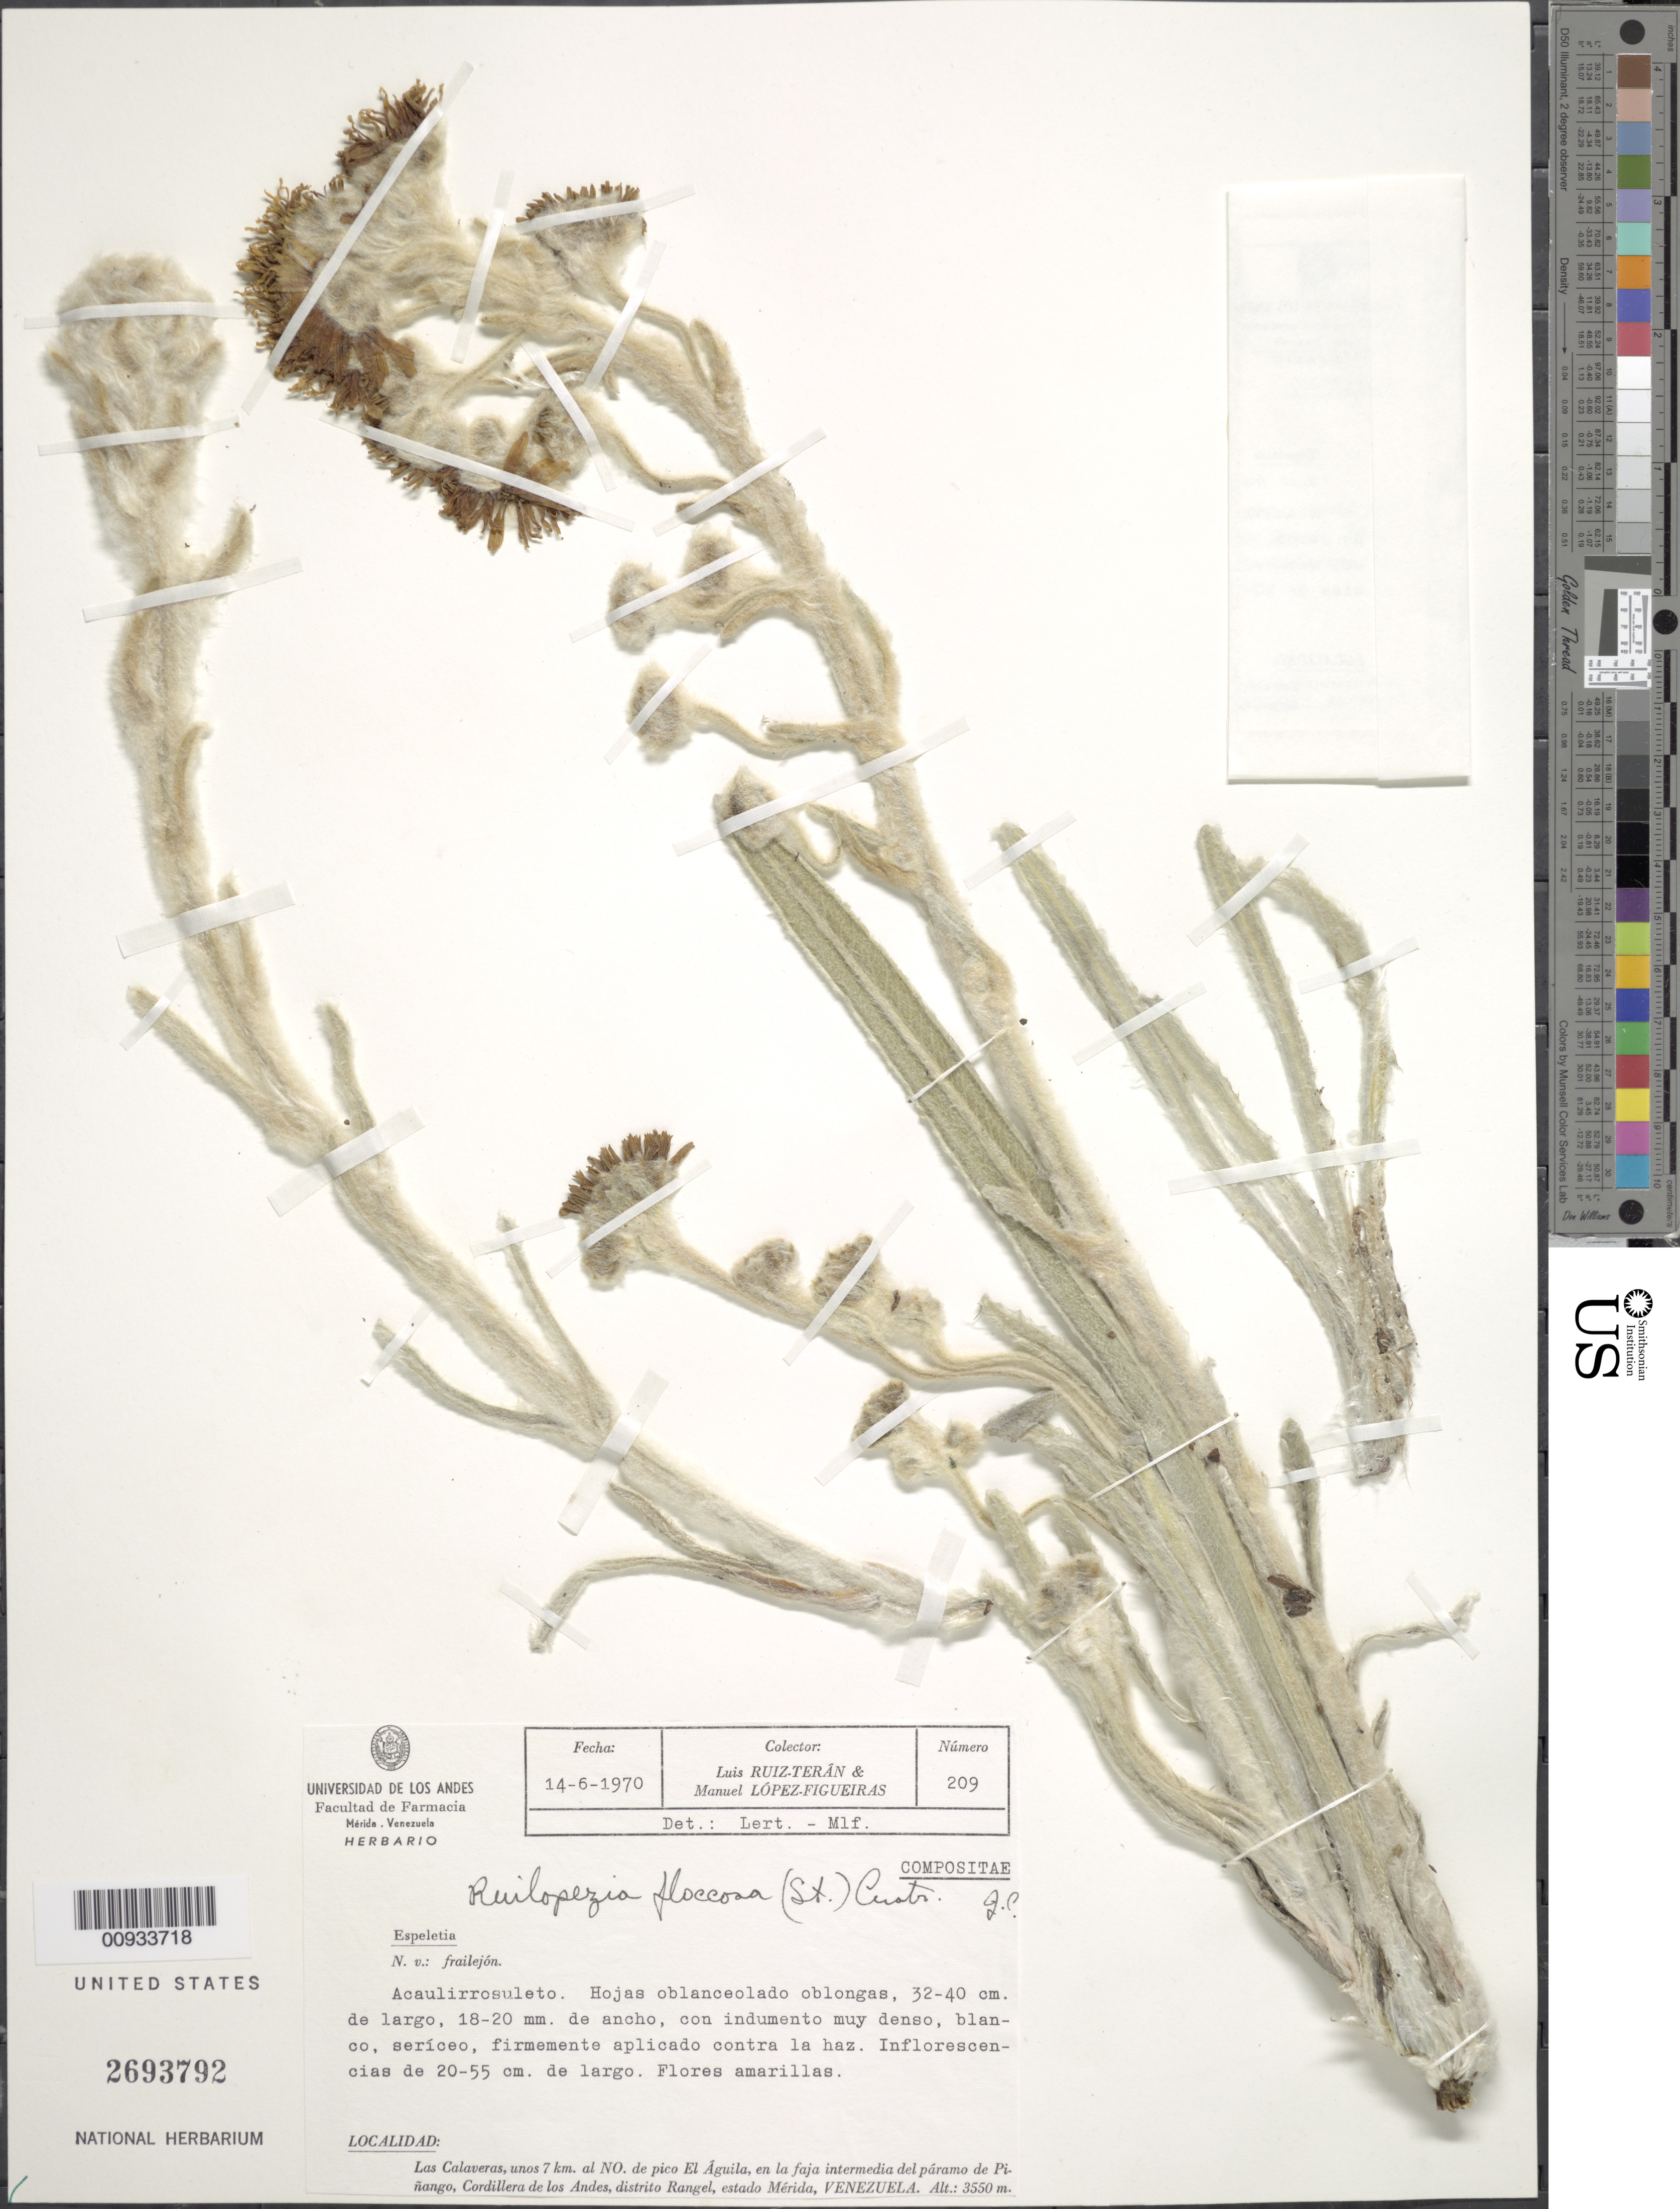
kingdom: Plantae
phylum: Tracheophyta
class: Magnoliopsida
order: Asterales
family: Asteraceae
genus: Ruilopezia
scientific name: Ruilopezia floccosa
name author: (Standl.) Cuatrec.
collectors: L. E. Ruíz-Terán & M. López Figueiras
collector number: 209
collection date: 1970-06-14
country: Venezuela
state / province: Mérida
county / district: Rangel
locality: Las Calaveras, unos 7 km. al NO. de pico El Águila, en la faja intermedia del páramo de Piñango, Cordillera de los Andes.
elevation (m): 3550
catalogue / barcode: US 2693792